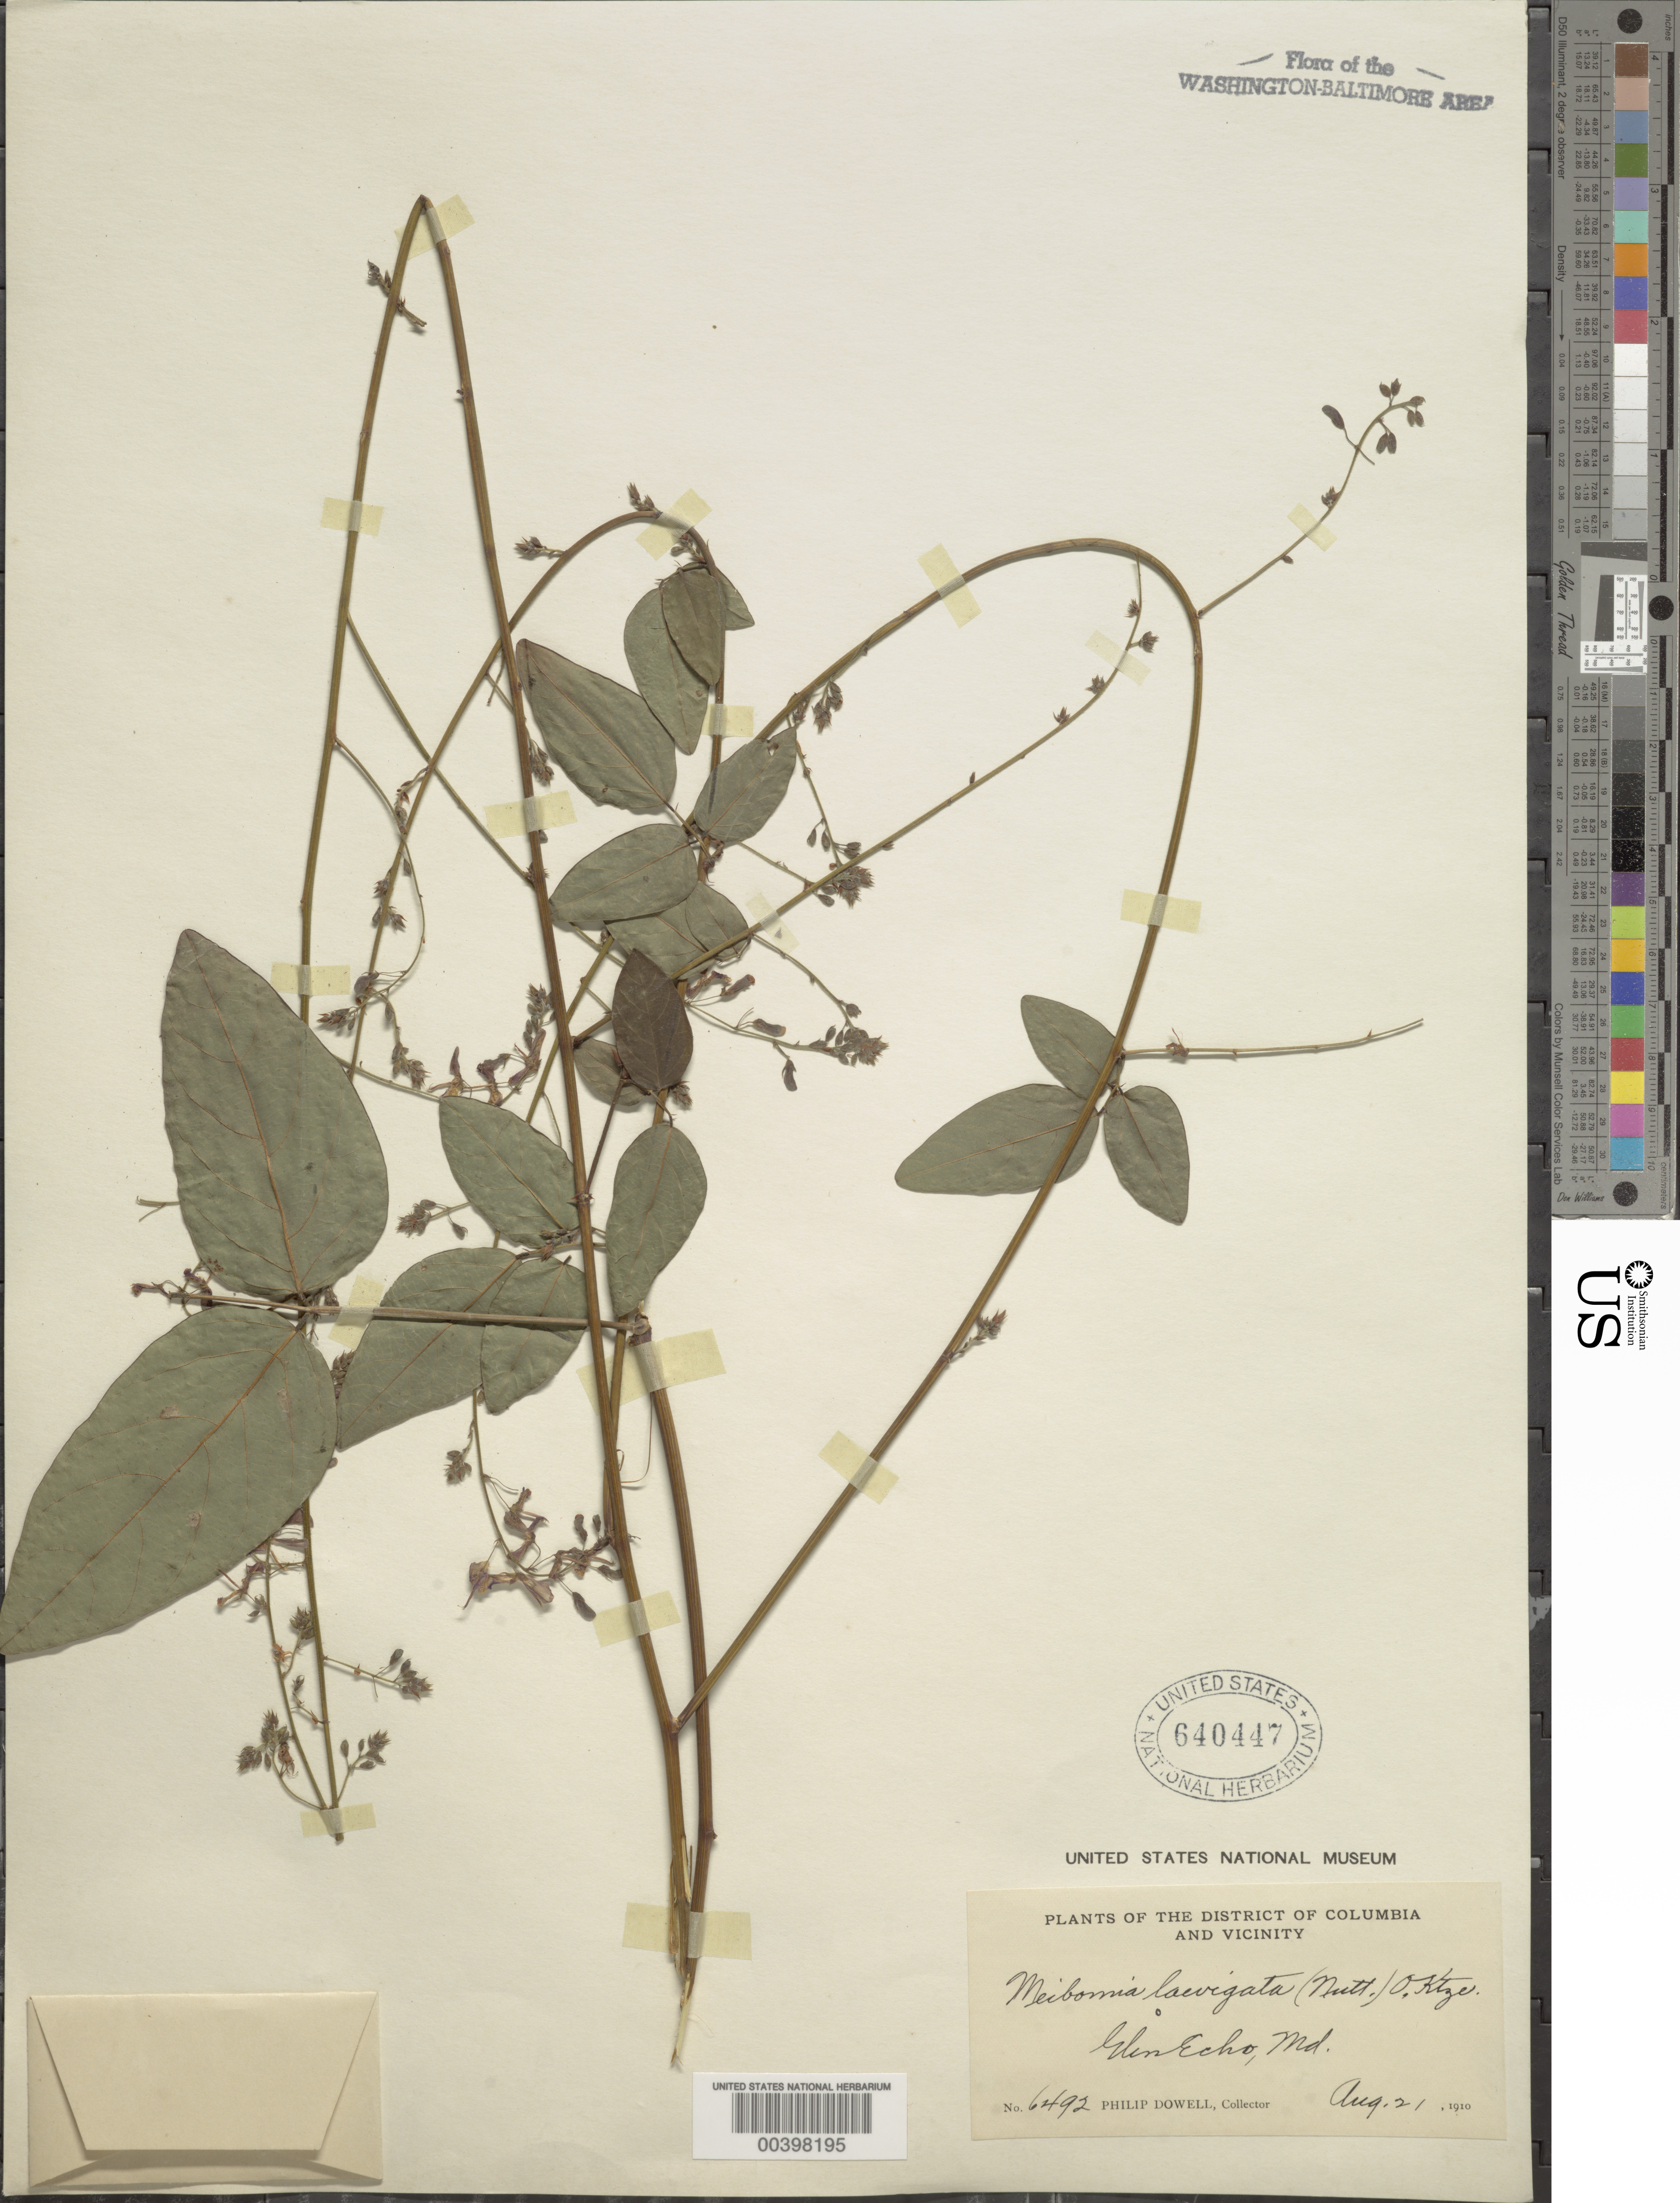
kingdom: Plantae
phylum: Tracheophyta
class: Magnoliopsida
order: Fabales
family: Fabaceae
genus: Desmodium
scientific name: Desmodium laevigatum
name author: (Nutt.) DC.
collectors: P. Dowell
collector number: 6492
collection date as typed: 21 Aug 1910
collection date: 1910-08-21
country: United States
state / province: Maryland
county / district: Montgomery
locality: Glen Echo C. & O. Canal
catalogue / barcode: US 640447